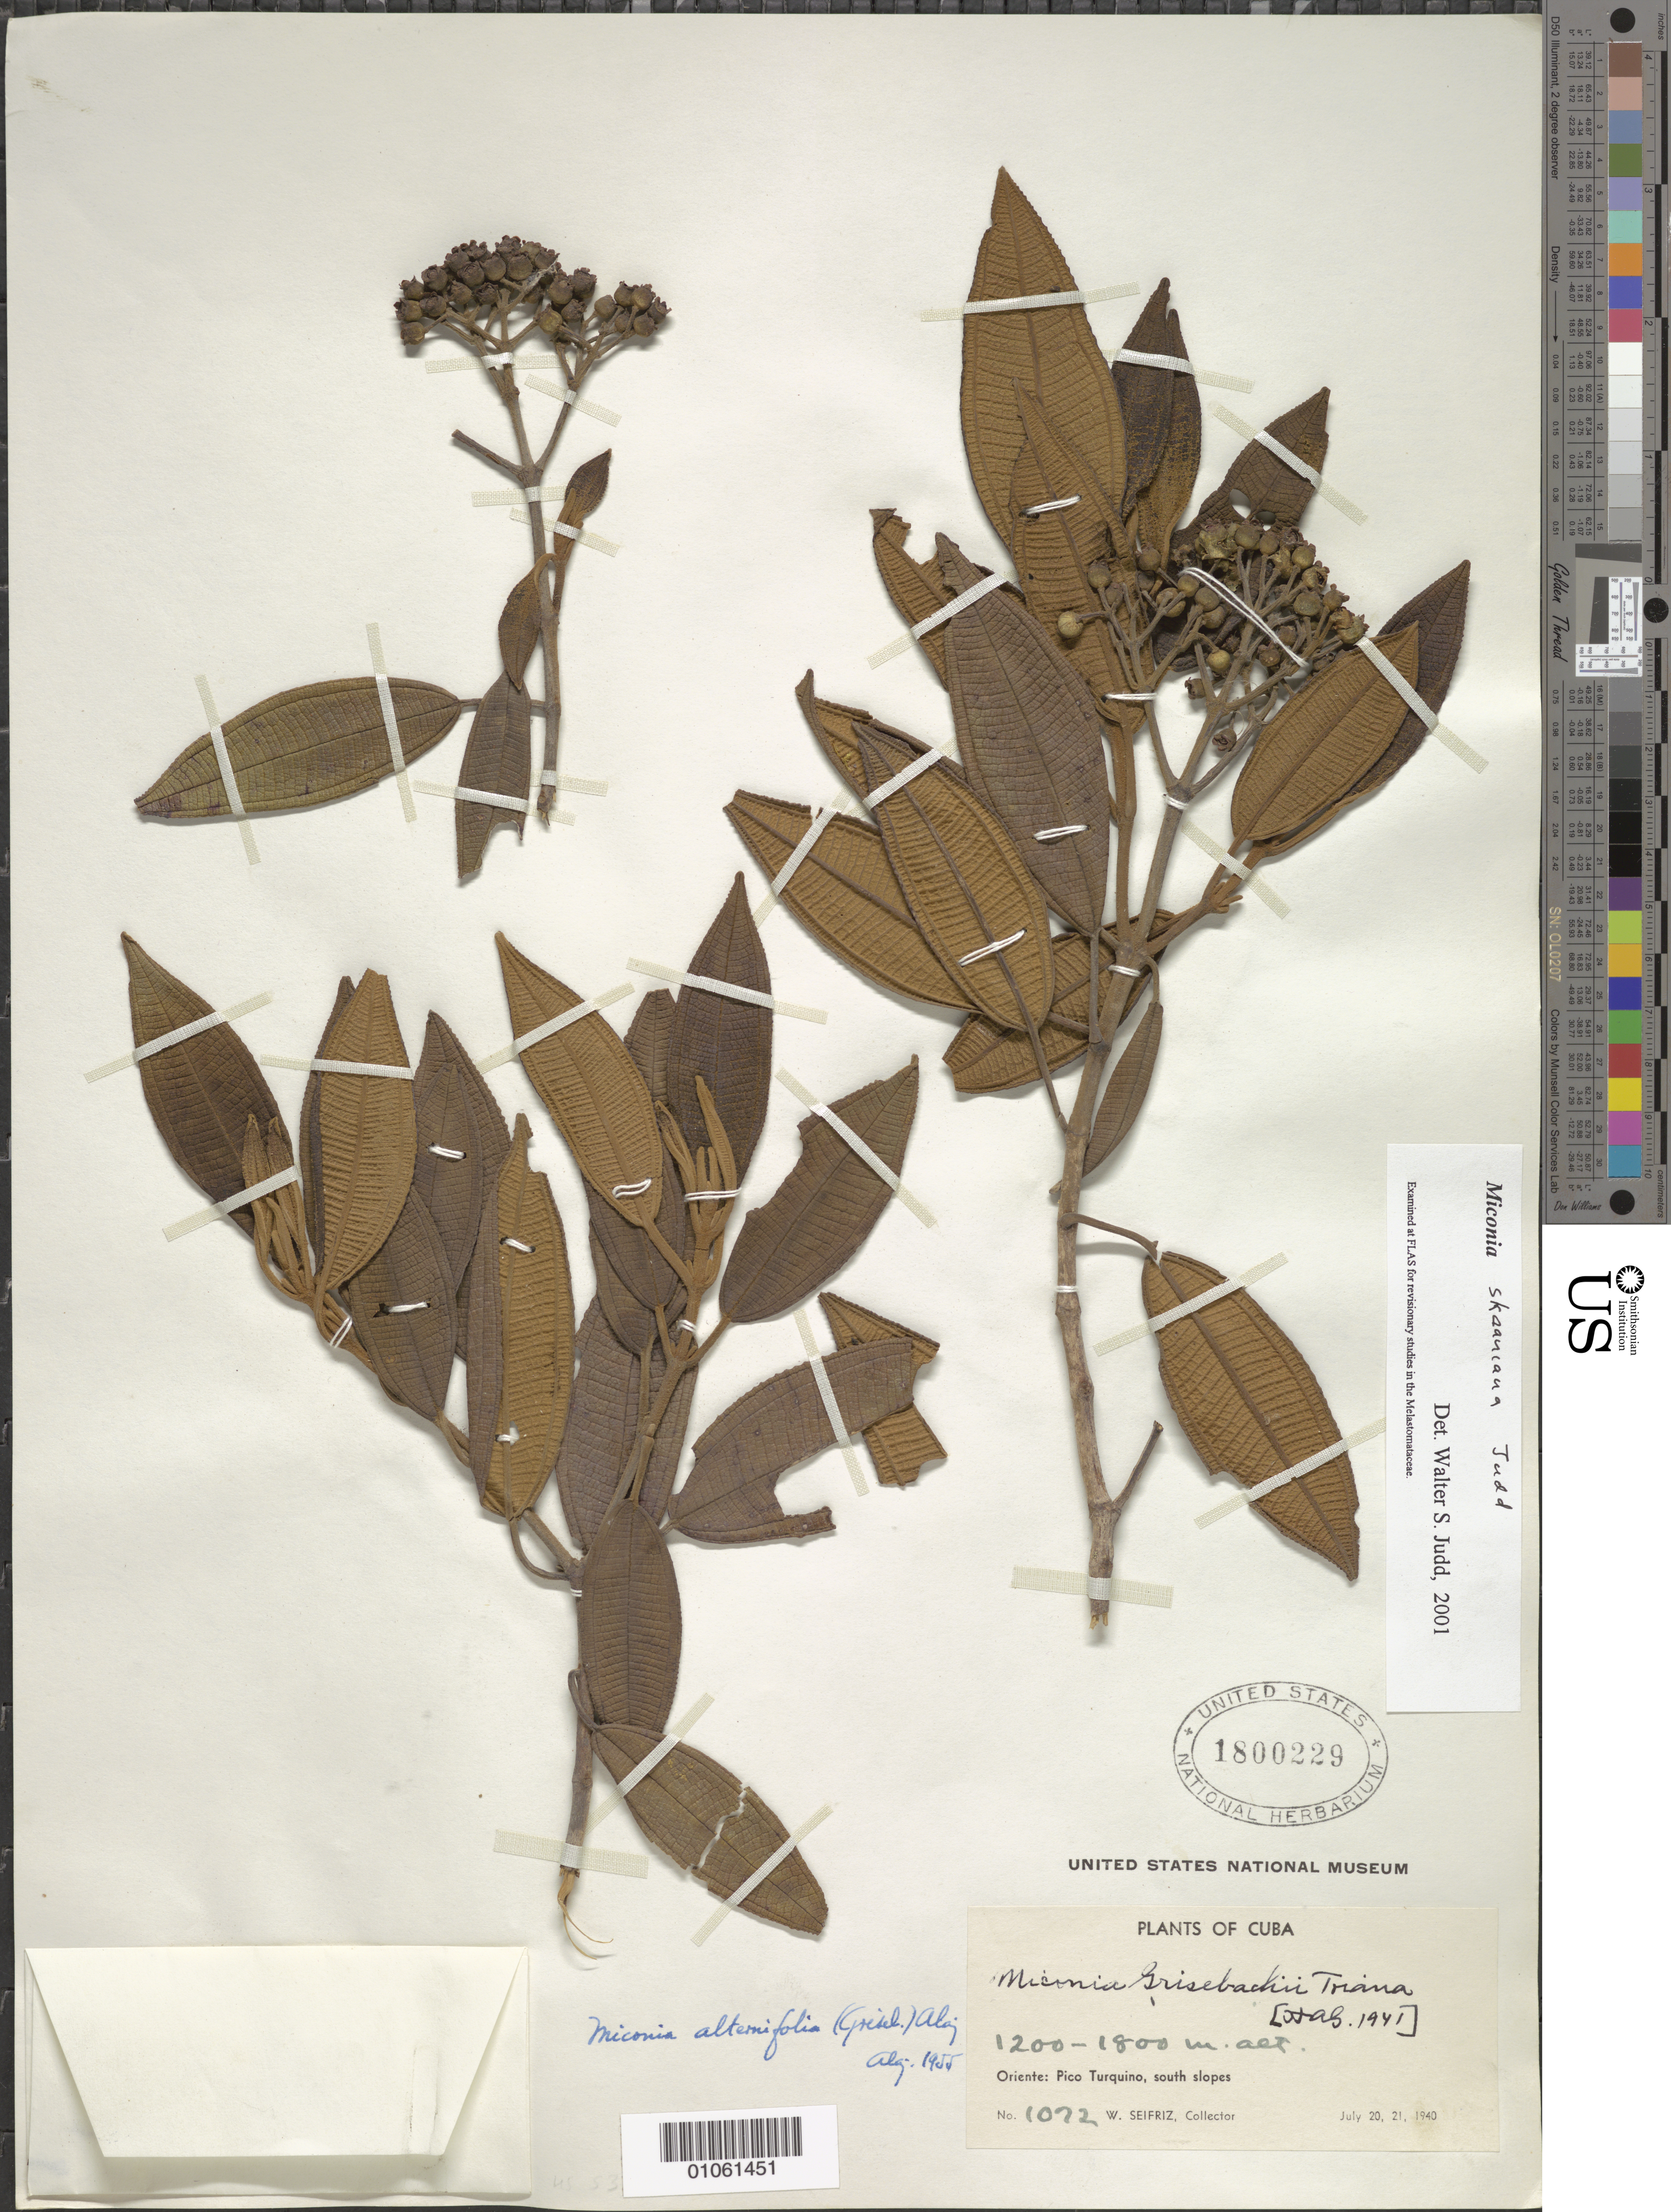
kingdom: Plantae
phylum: Tracheophyta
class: Magnoliopsida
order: Myrtales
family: Melastomataceae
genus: Miconia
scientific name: Miconia skeaniana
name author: Judd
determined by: Judd, Walter S.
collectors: W. Seifriz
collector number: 1072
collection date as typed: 20 Jul 1940 and 21 Jul 1940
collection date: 1940-07-20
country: Cuba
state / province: Oriente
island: Cuba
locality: Pico Turquino, S slopes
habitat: South slopes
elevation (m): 1200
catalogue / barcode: US 1800229